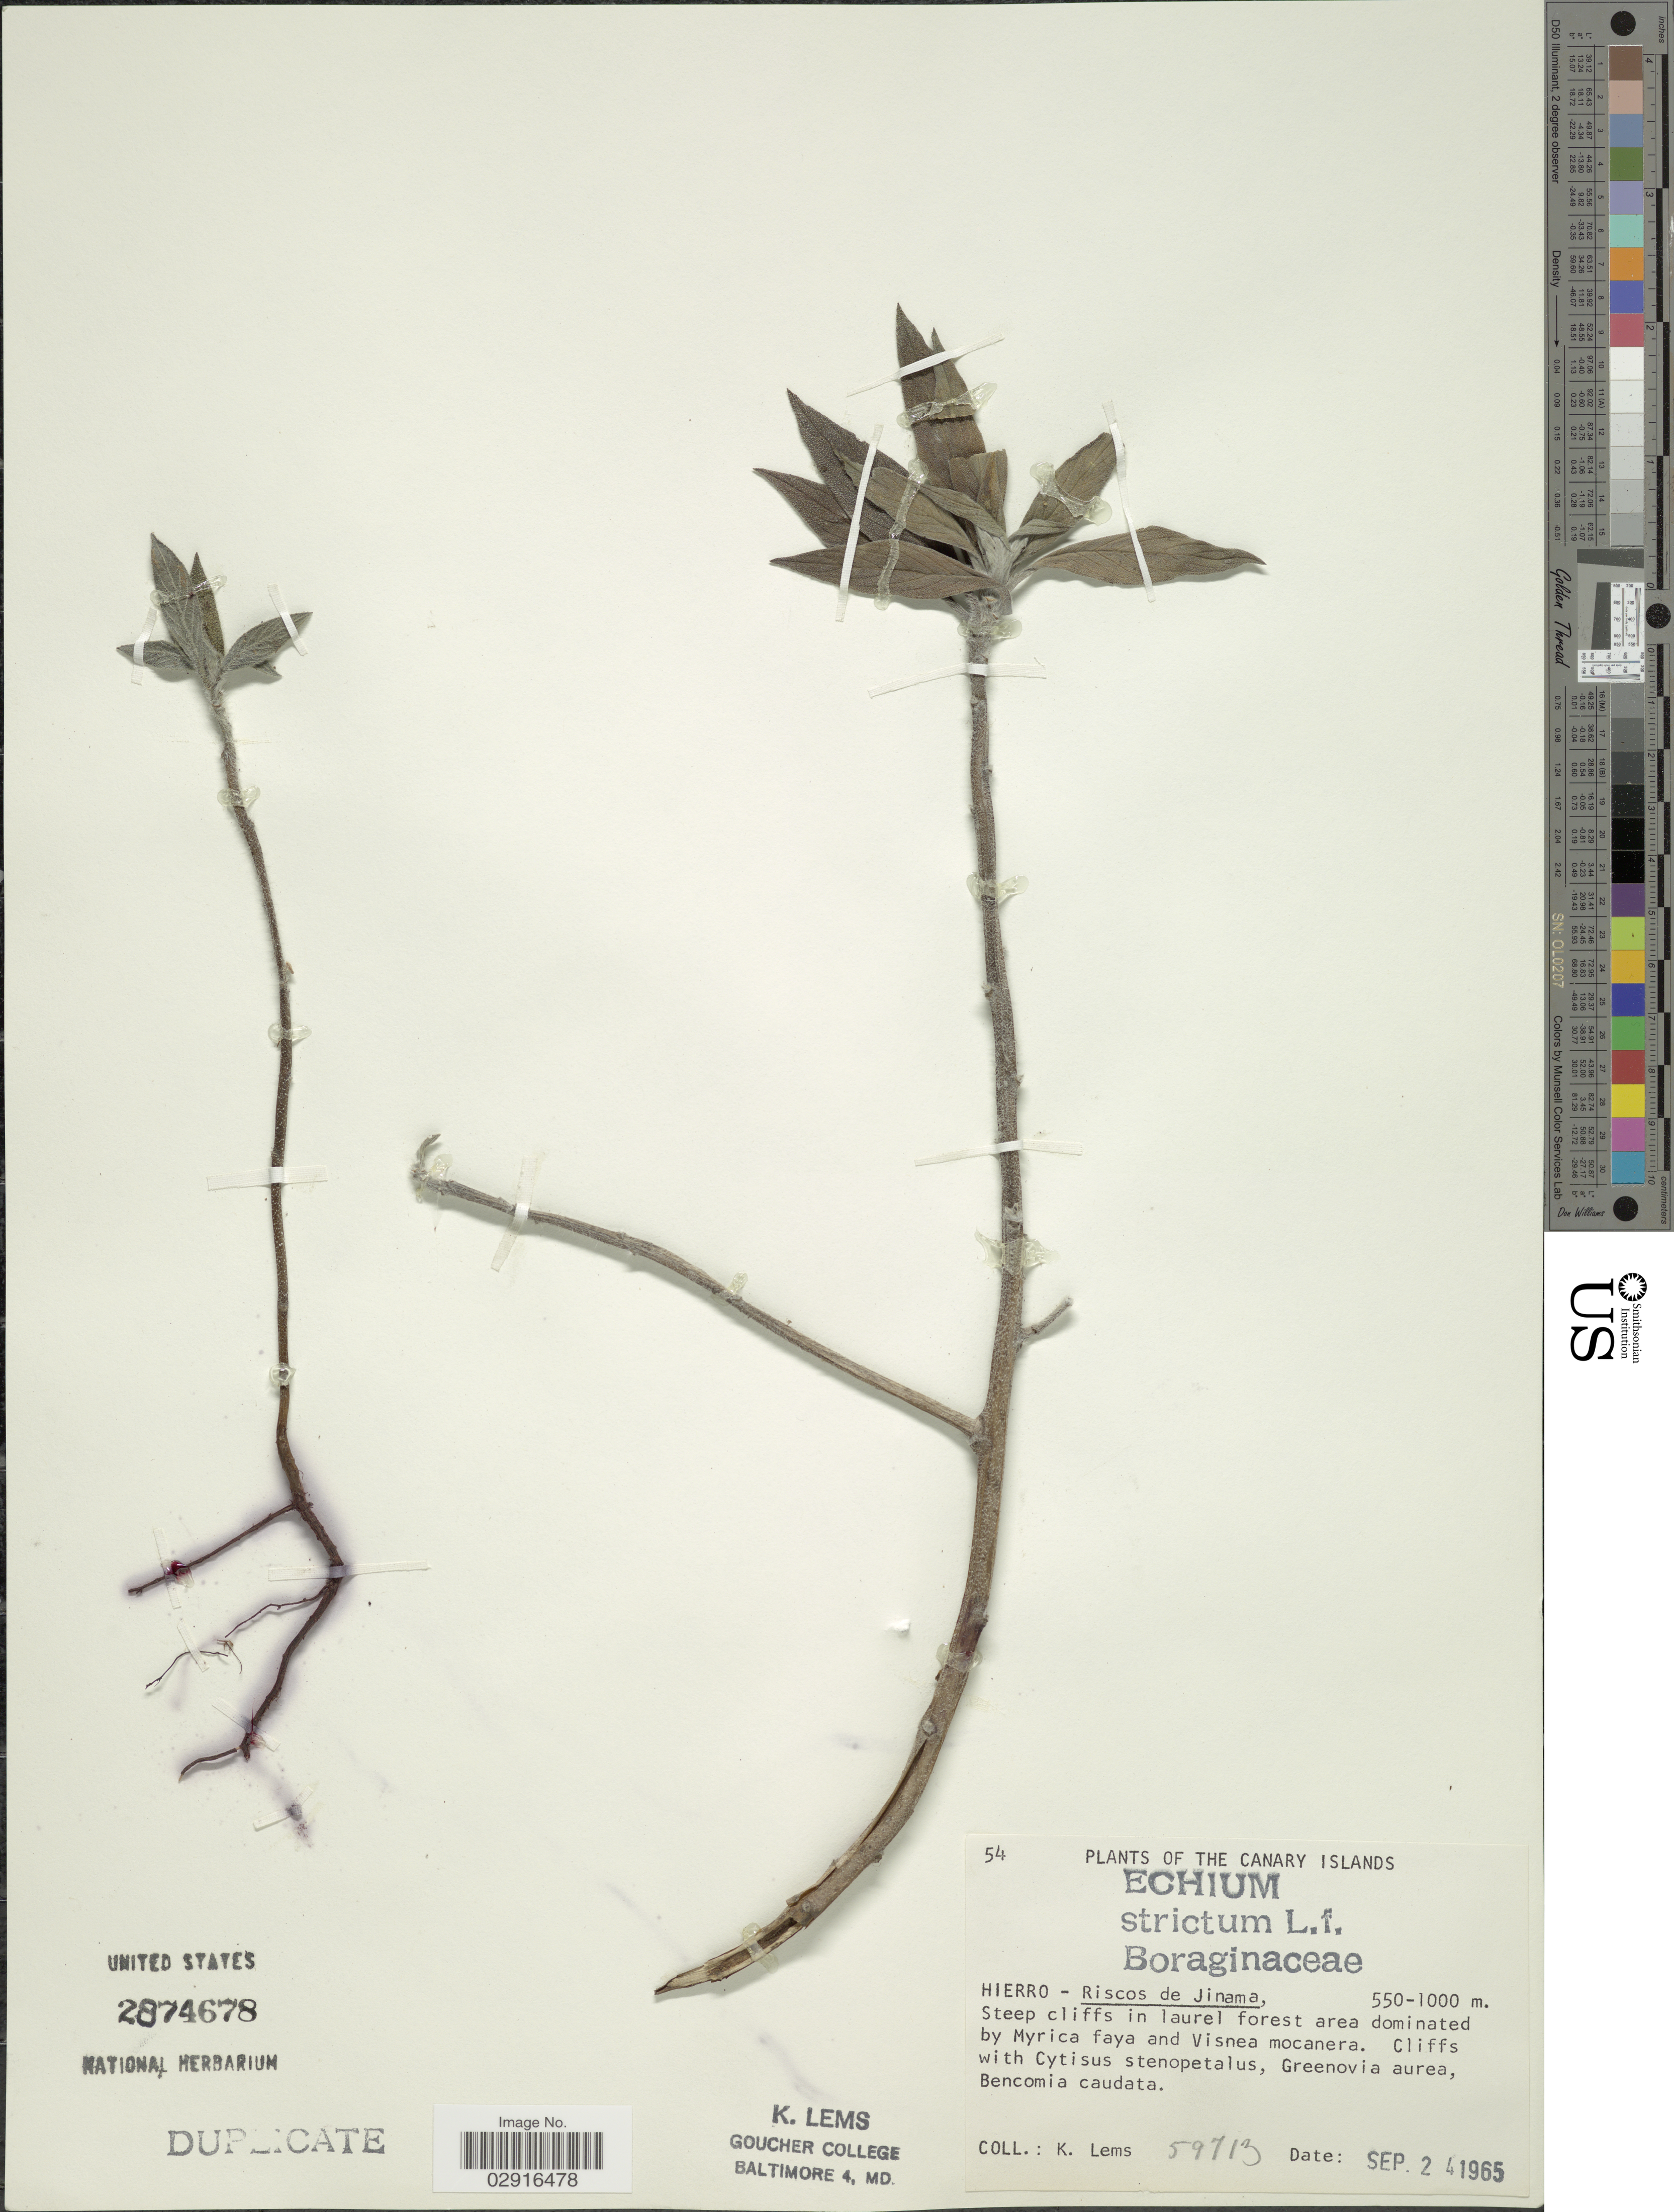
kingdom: Plantae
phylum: Tracheophyta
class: Magnoliopsida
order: Boraginales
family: Boraginaceae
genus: Echium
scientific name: Echium strictum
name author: L. f.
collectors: K. Lems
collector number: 59713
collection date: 1965-09-24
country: Spain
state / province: Canarias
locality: The Canary Islands. Hierro - Riscos de Jinama.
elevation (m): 550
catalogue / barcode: US 2874678